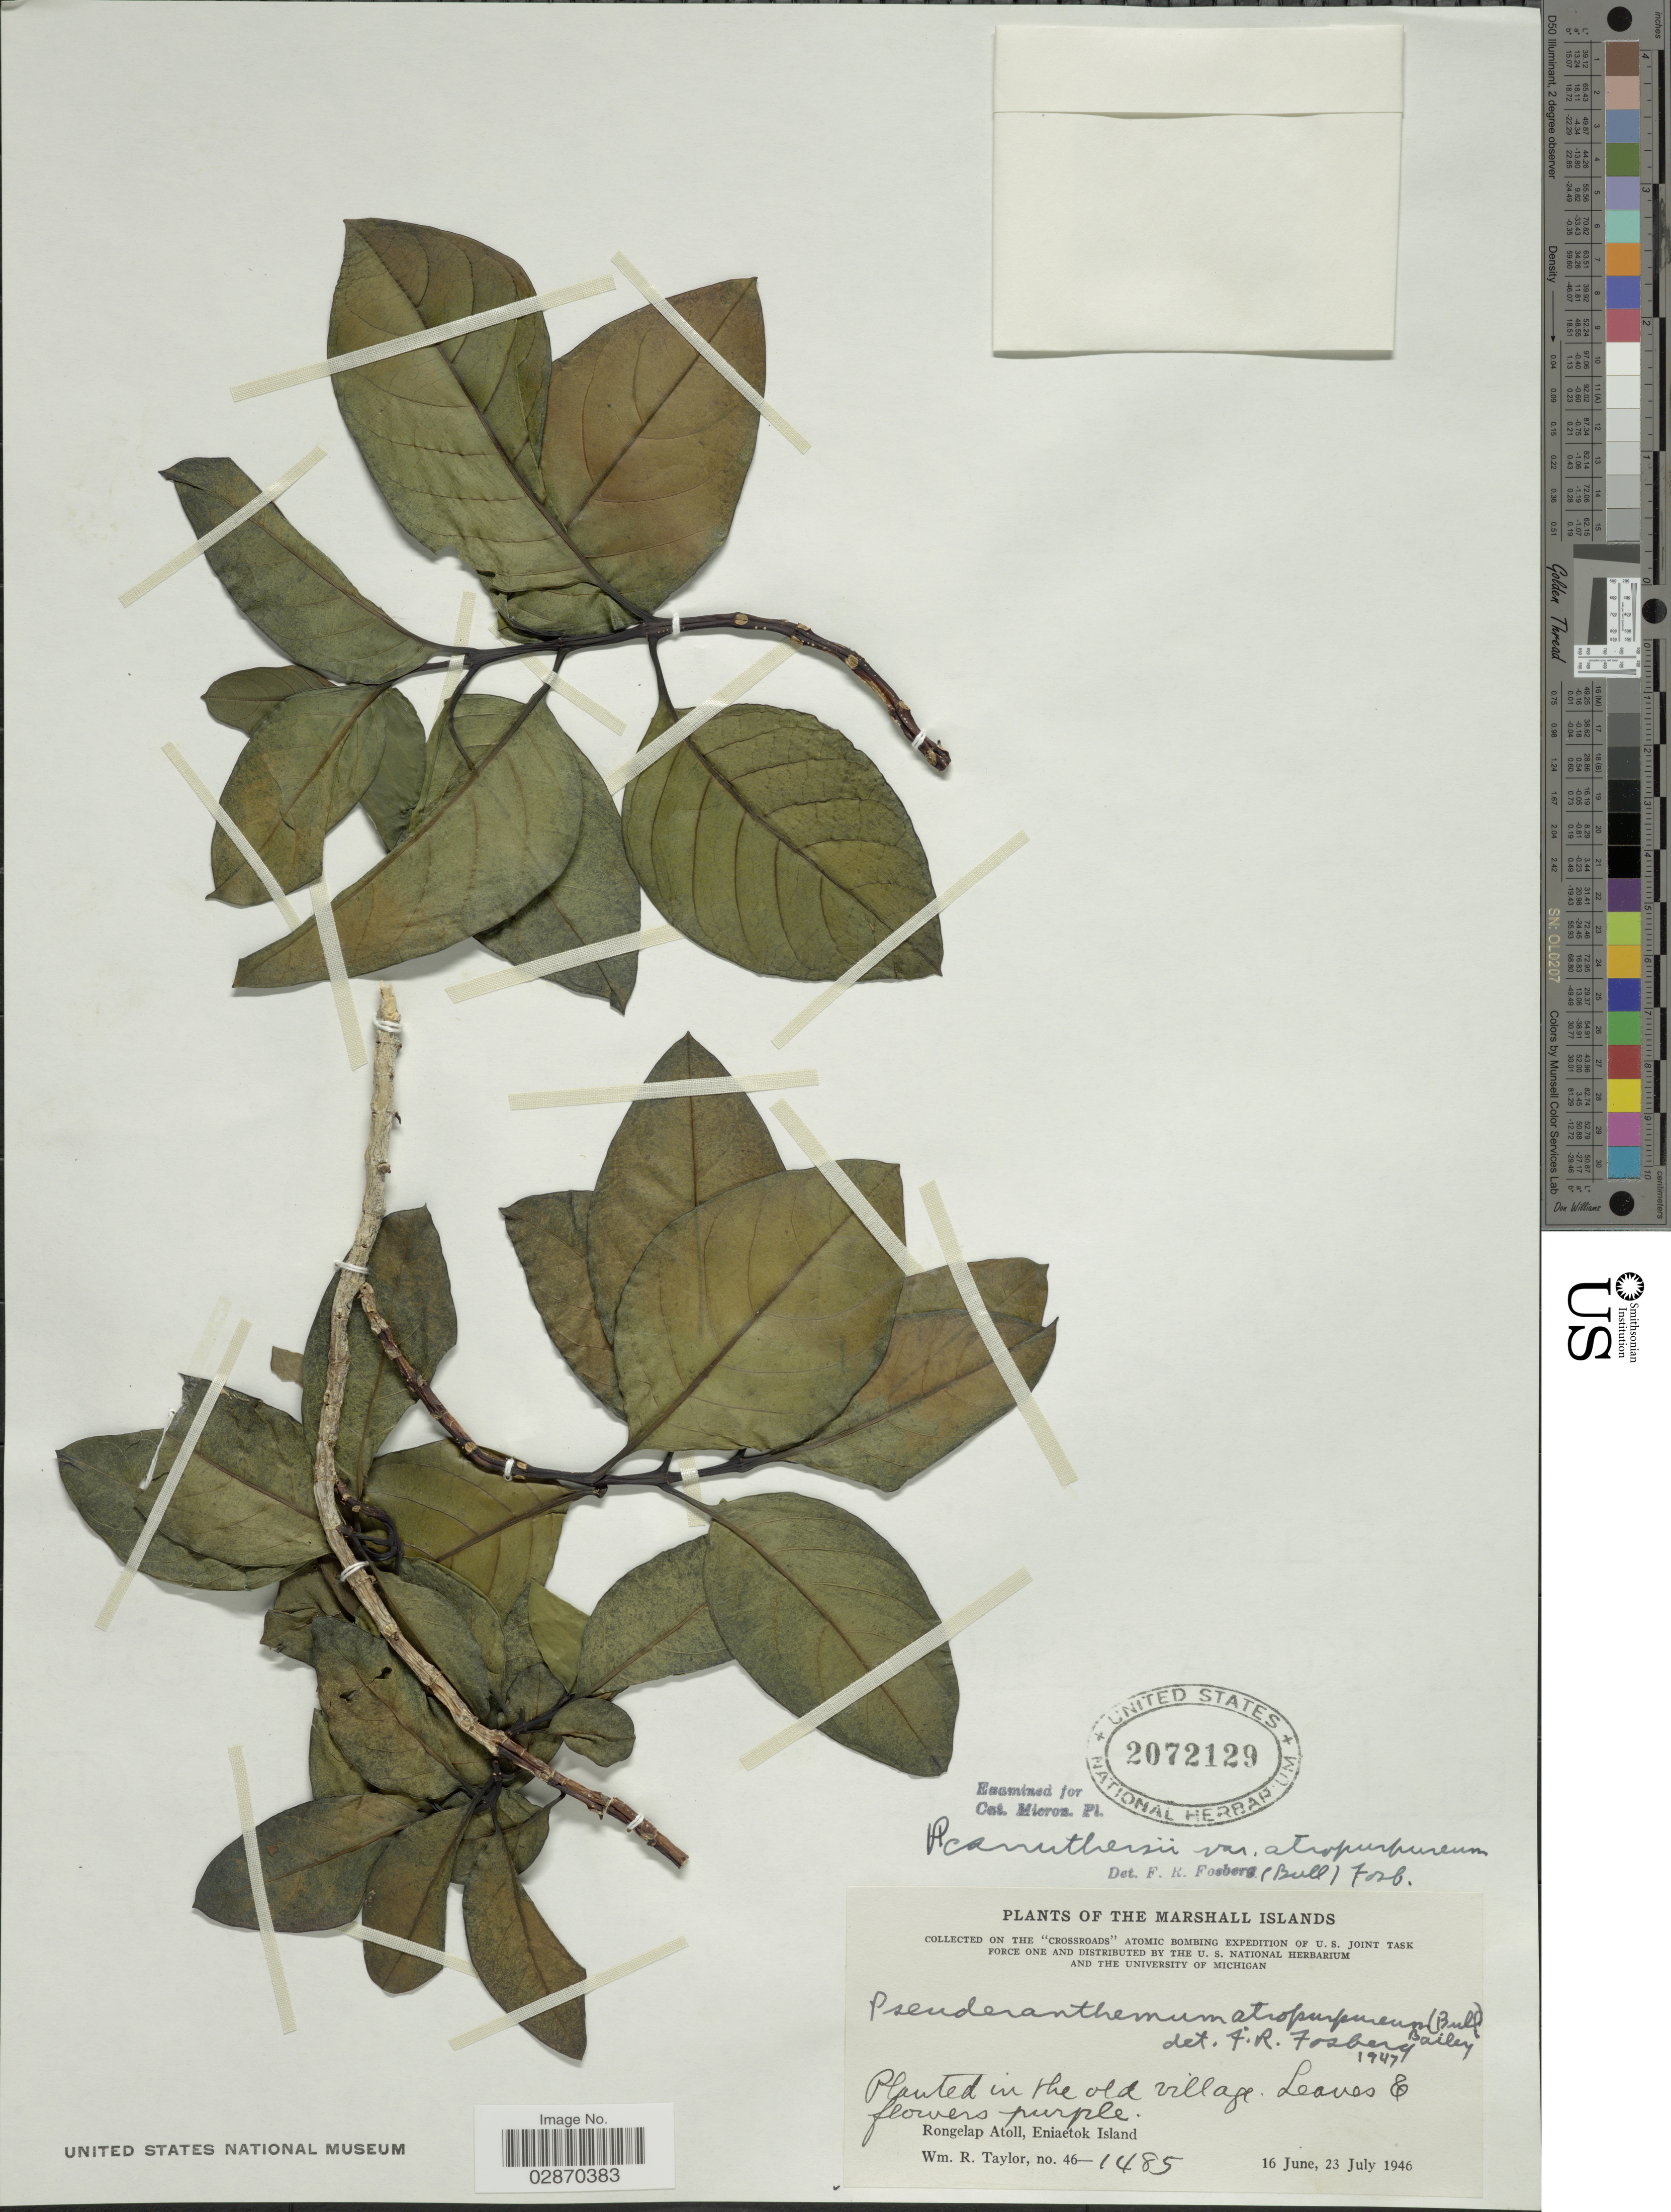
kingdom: Plantae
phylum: Tracheophyta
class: Magnoliopsida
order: Lamiales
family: Acanthaceae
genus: Pseuderanthemum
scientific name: Pseuderanthemum carruthersii var. atropurpureum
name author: (W. Bull) Fosberg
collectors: W. R. Taylor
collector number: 46-1485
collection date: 1946-06-16/1946-07-23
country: Marshall Islands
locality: On the "crossroads" atomic bombing expedition of U.S. Joint Task Force One. Rongelap Atoll, Eniaetok Island.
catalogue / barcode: US 2072129